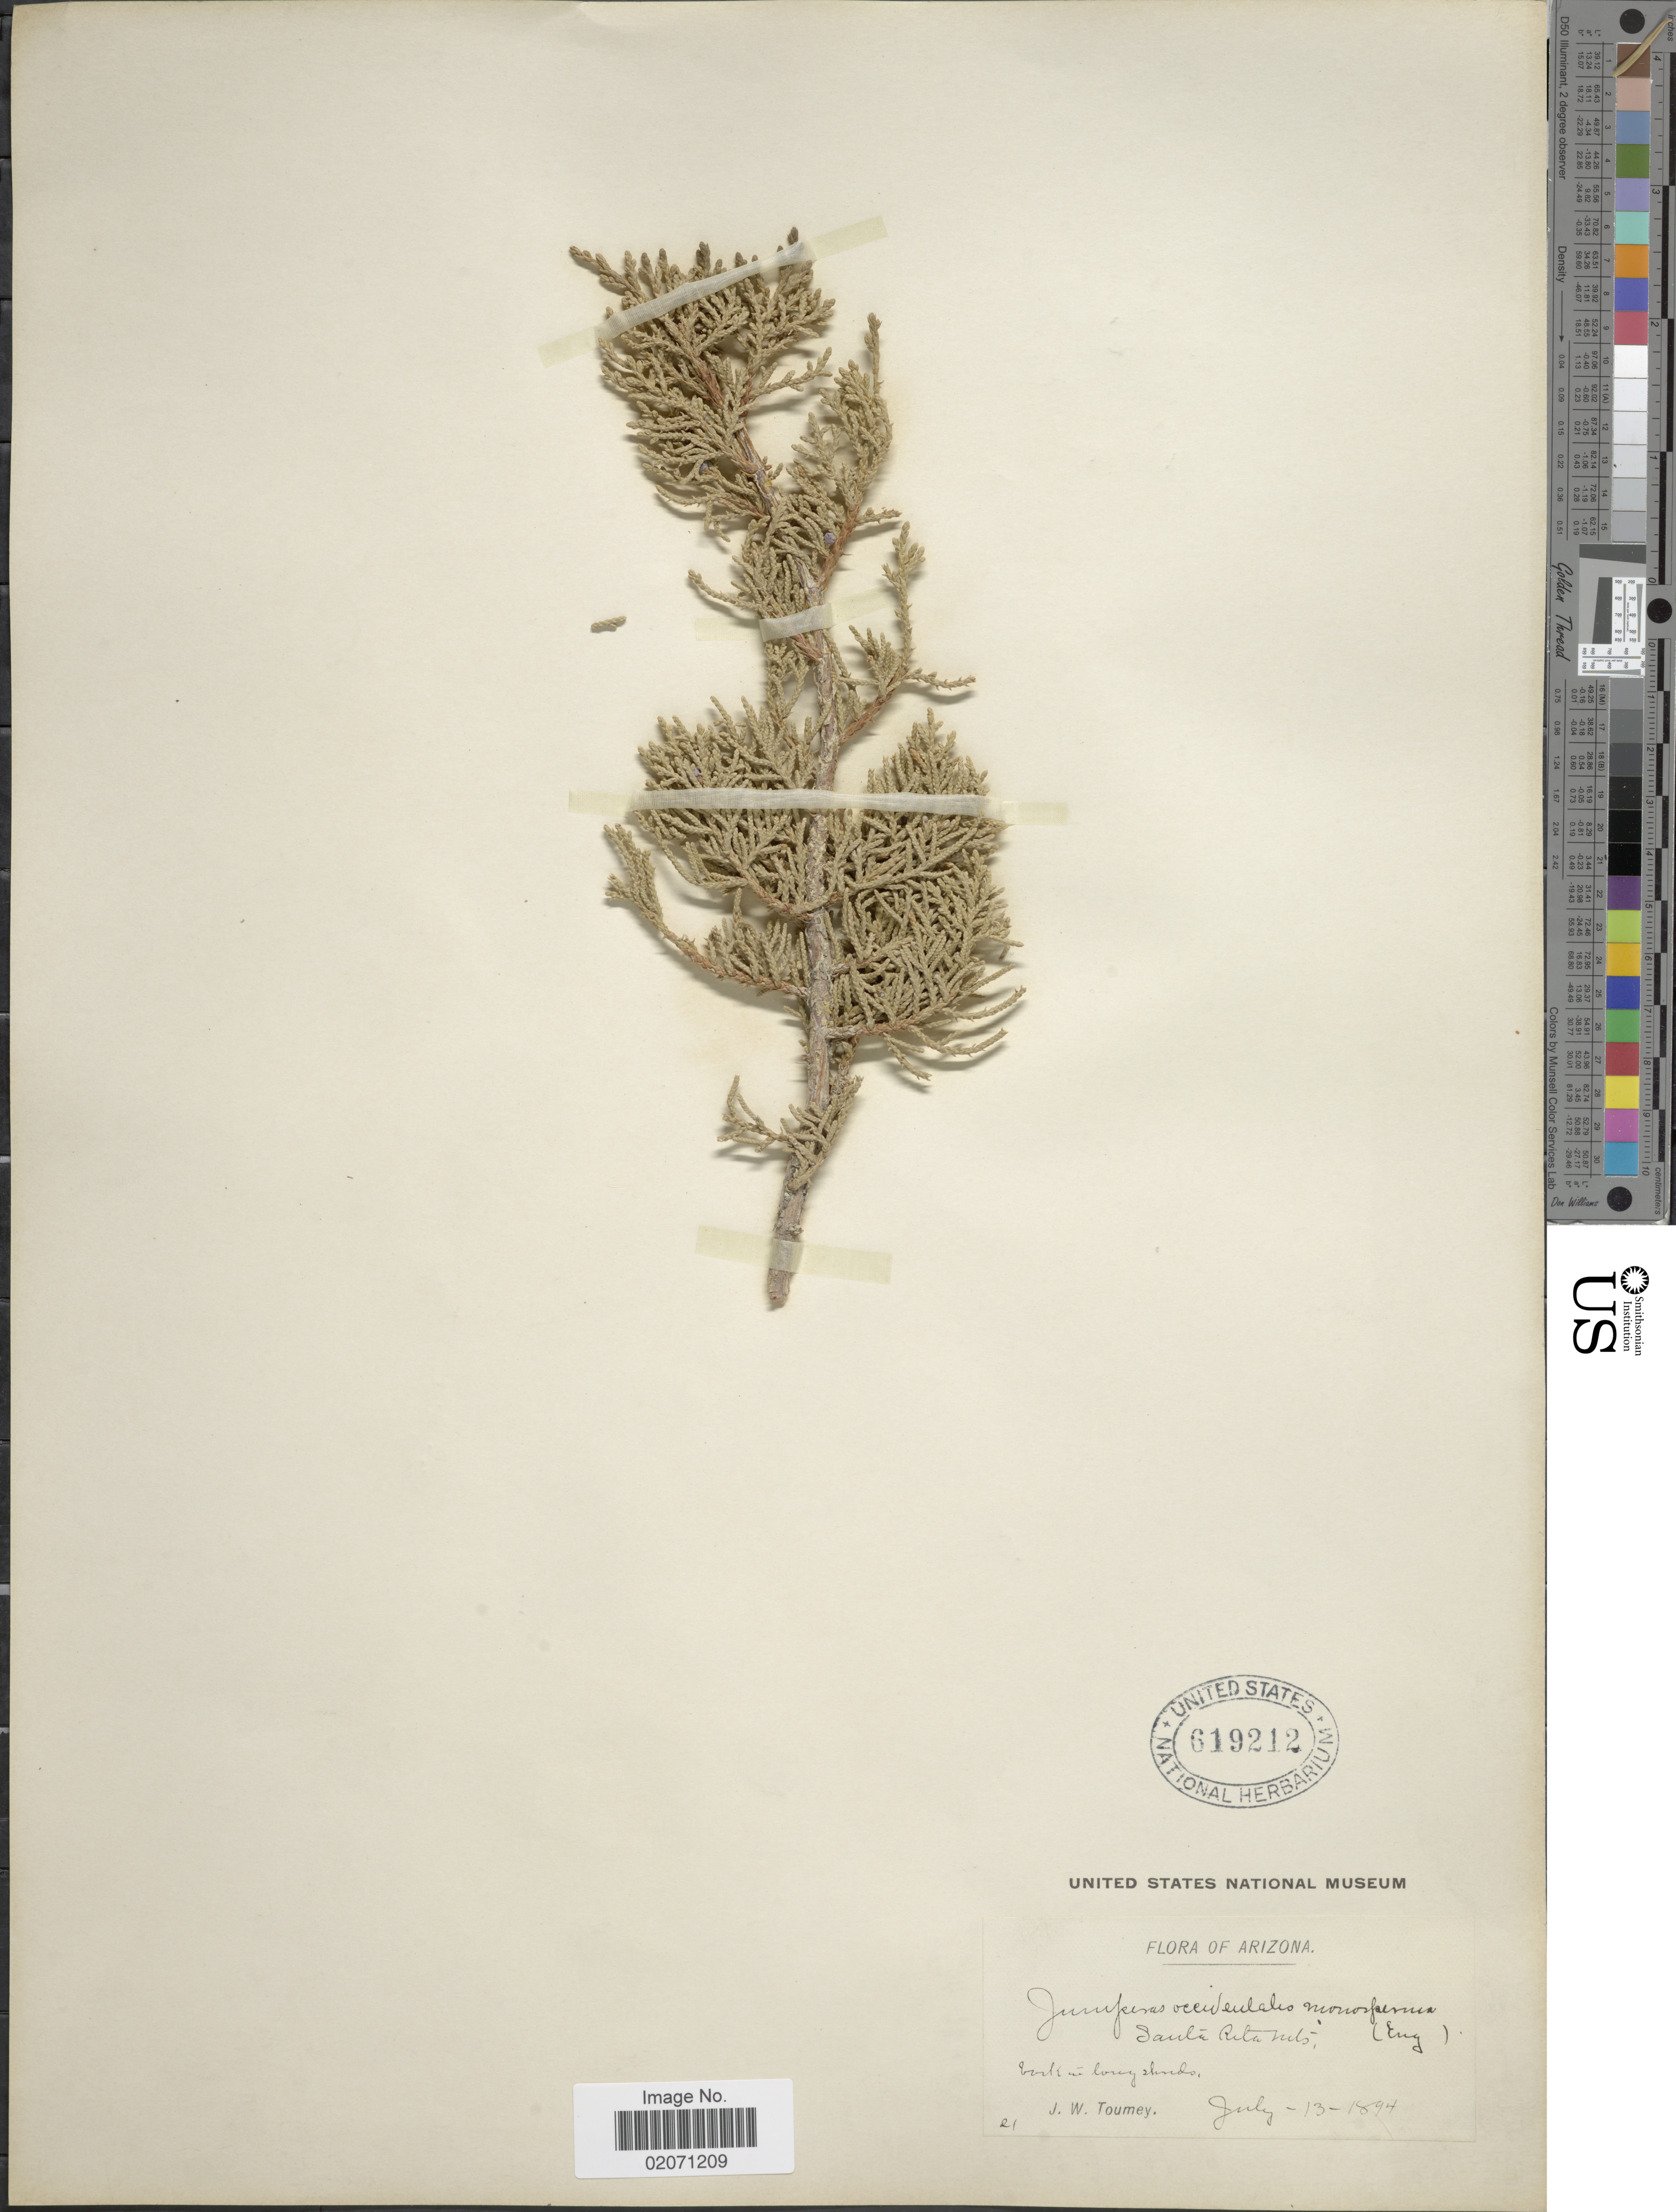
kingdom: Plantae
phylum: Tracheophyta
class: Pinopsida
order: Pinales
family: Cupressaceae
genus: Juniperus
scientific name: Juniperus monosperma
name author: (Engelm.) Sarg.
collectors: J. W. Toumey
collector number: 21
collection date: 1894-07-13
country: United States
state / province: Arizona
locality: Santa Rita Mts.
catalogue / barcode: US 619212